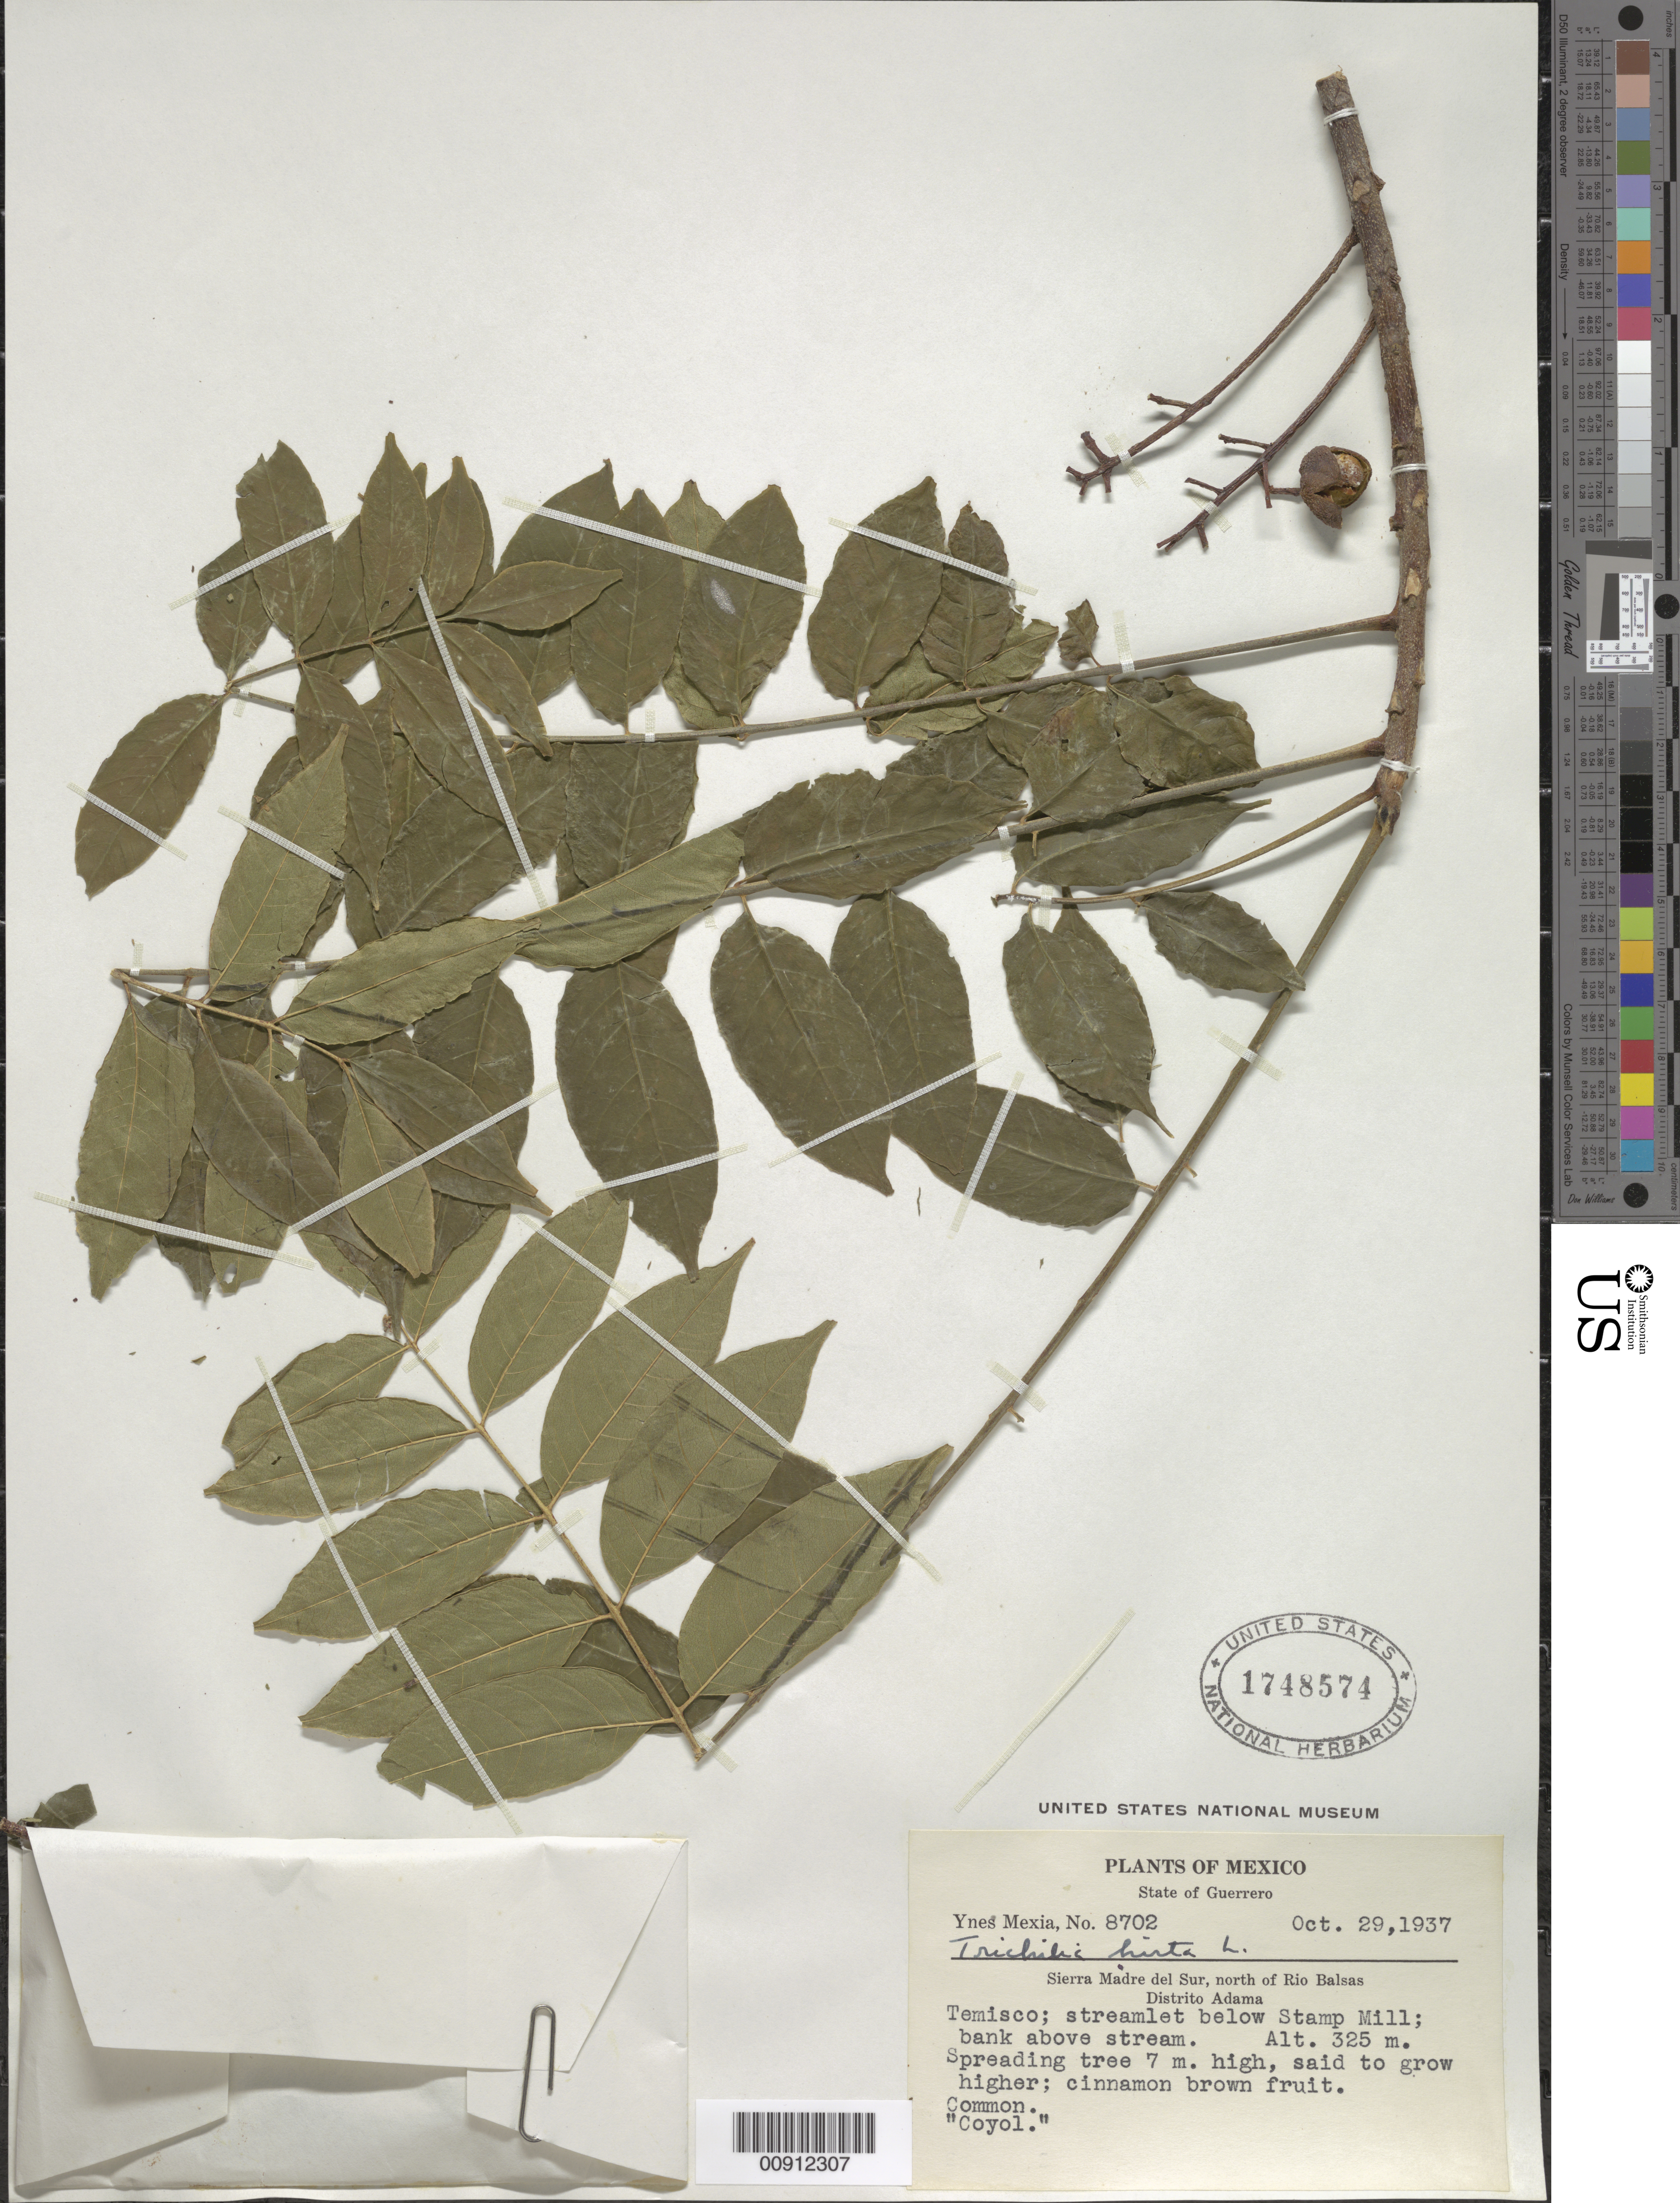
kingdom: Plantae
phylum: Tracheophyta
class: Magnoliopsida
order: Sapindales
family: Meliaceae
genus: Trichilia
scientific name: Trichilia hirta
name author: L.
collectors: Y. Mexia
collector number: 8702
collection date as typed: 29 Oct 1937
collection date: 1937-10-29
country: Mexico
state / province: Guerrero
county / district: Adama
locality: Temisco; streamlet below Stamp Mill. State of Guerrero. Sierra Madre del Sur, north of Río Balsas, Distrito Adama.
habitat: Bank above stream.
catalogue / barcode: US 1748574